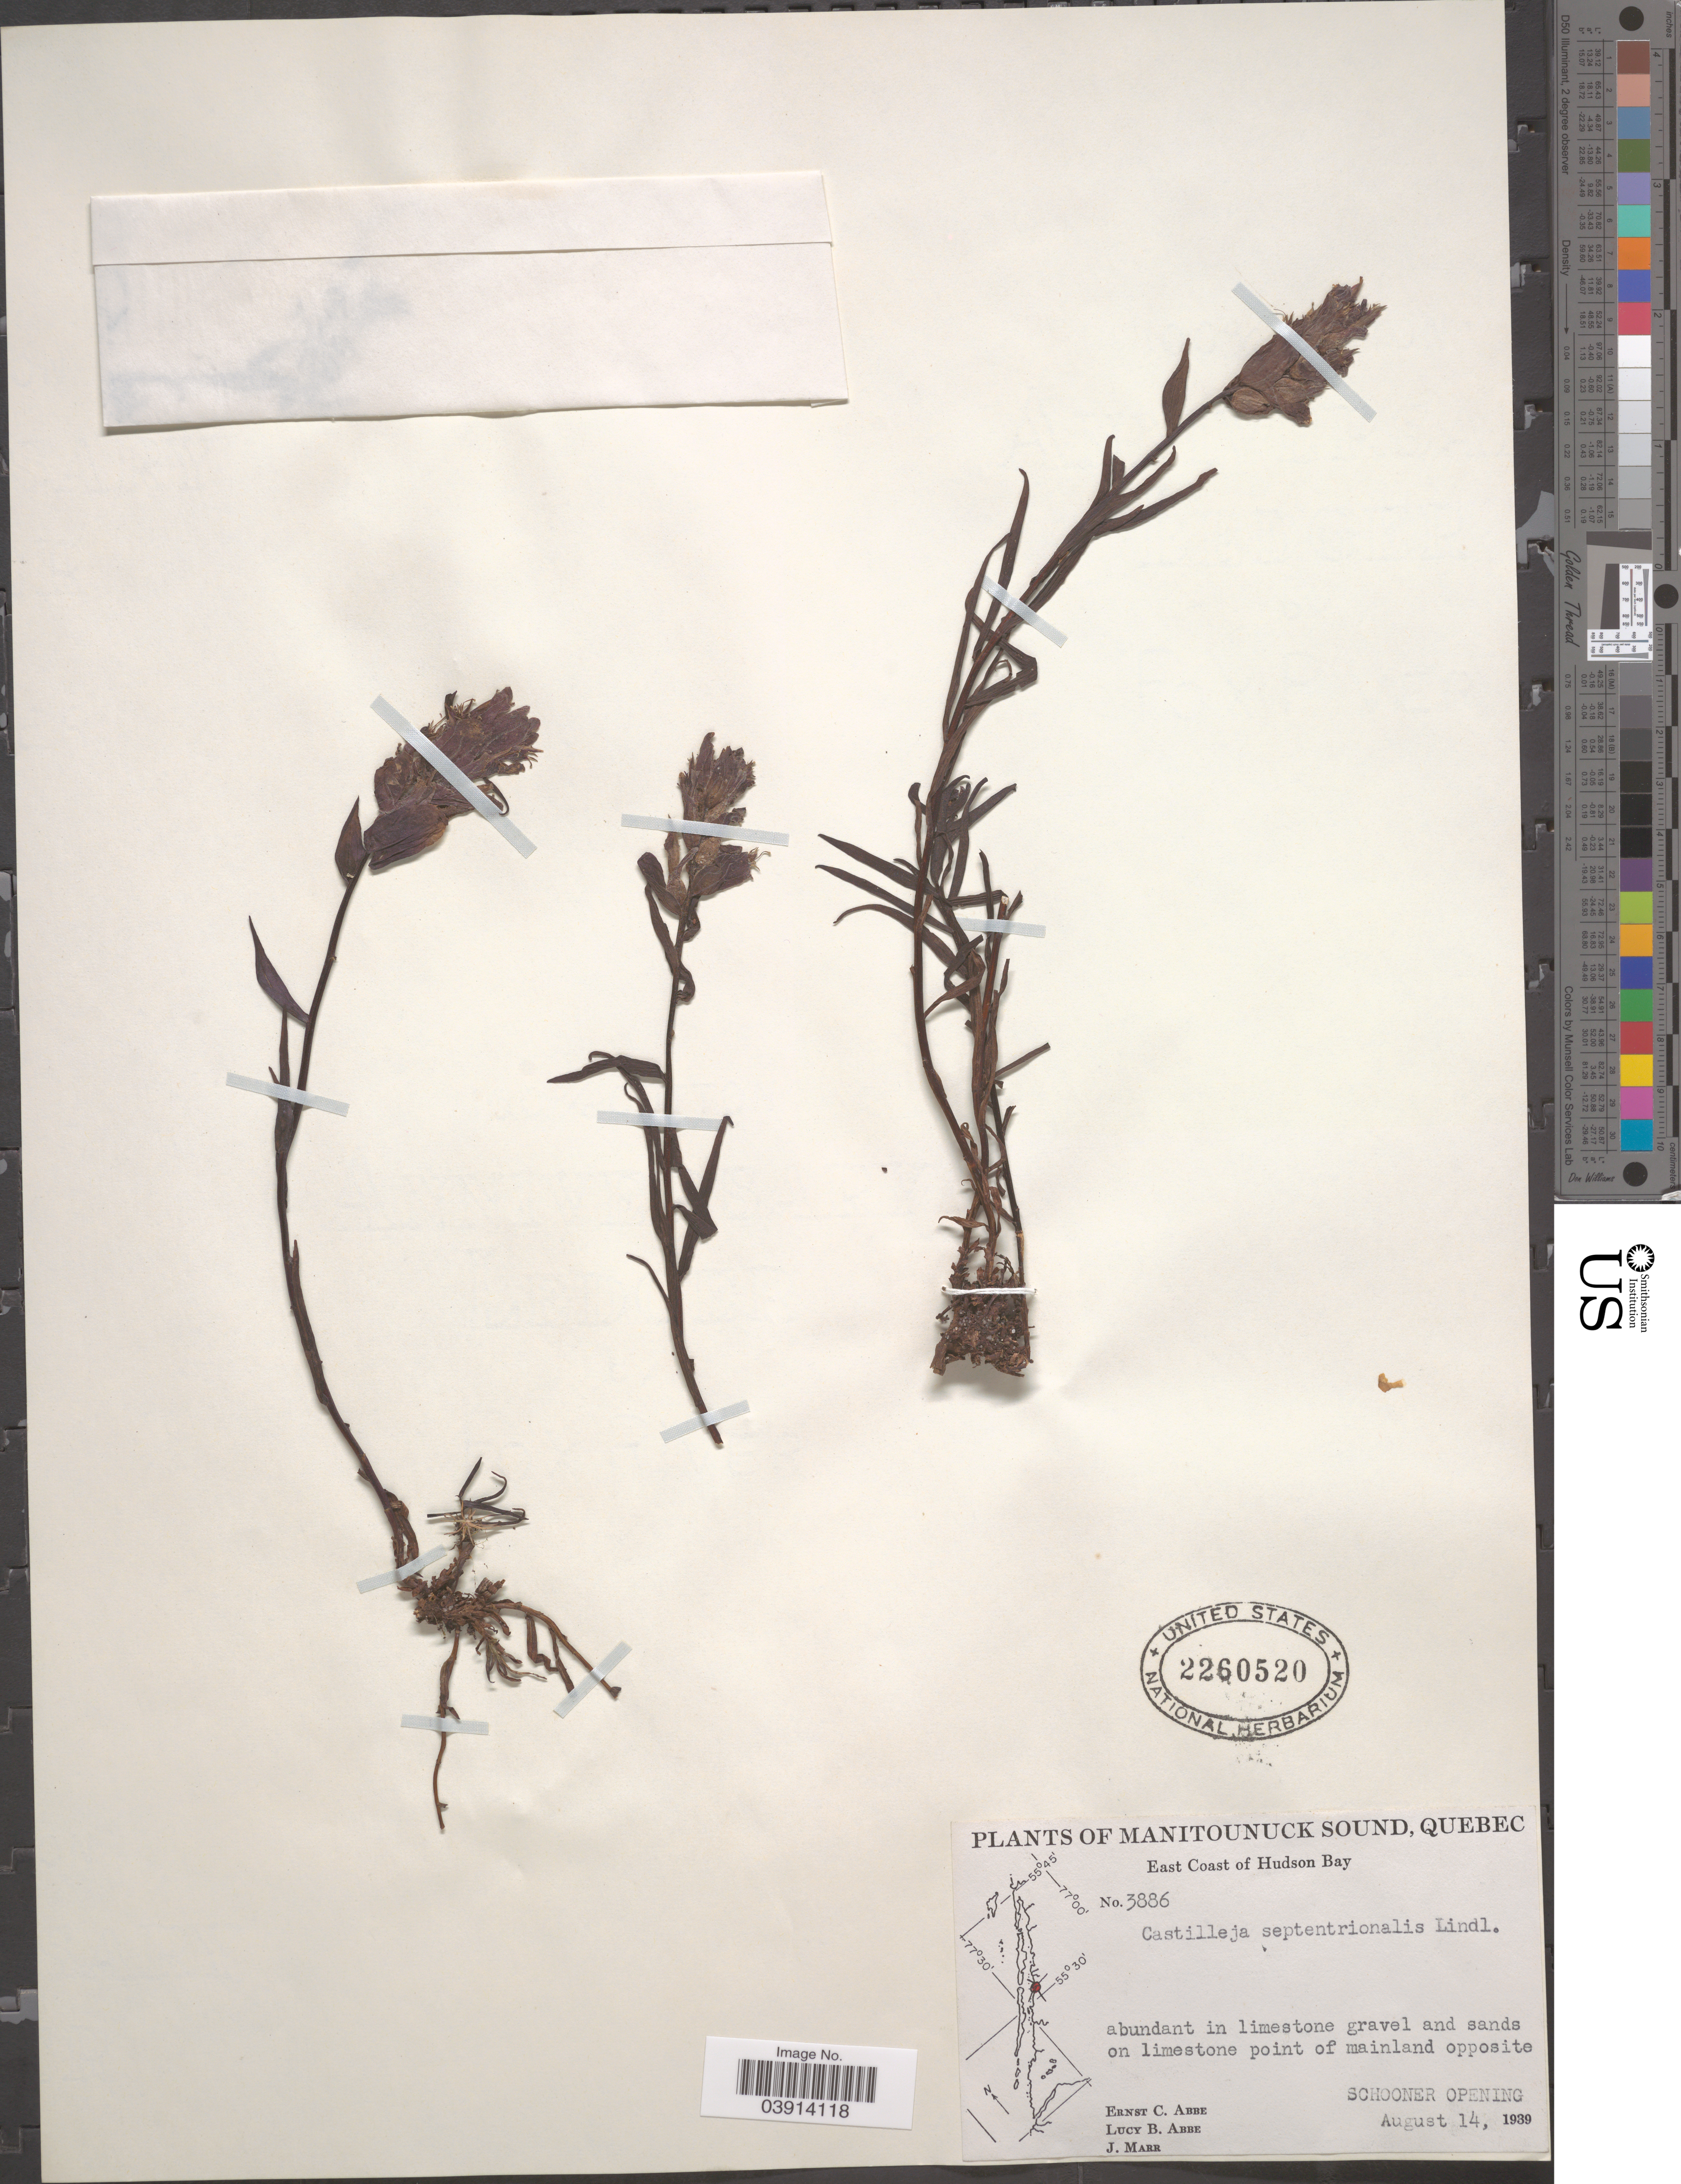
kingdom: Plantae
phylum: Tracheophyta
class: Magnoliopsida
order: Lamiales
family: Orobanchaceae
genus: Castilleja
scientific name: Castilleja septentrionalis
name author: Lindl.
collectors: E. C. Abbe, L. B. Abbe & J. Marr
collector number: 3886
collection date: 1939-08-14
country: Canada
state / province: Quebec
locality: Manitounuck Sound. East Coast of Hudson Bay. On limestone point of mainland opposite Schooner Opening.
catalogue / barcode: US 2260520